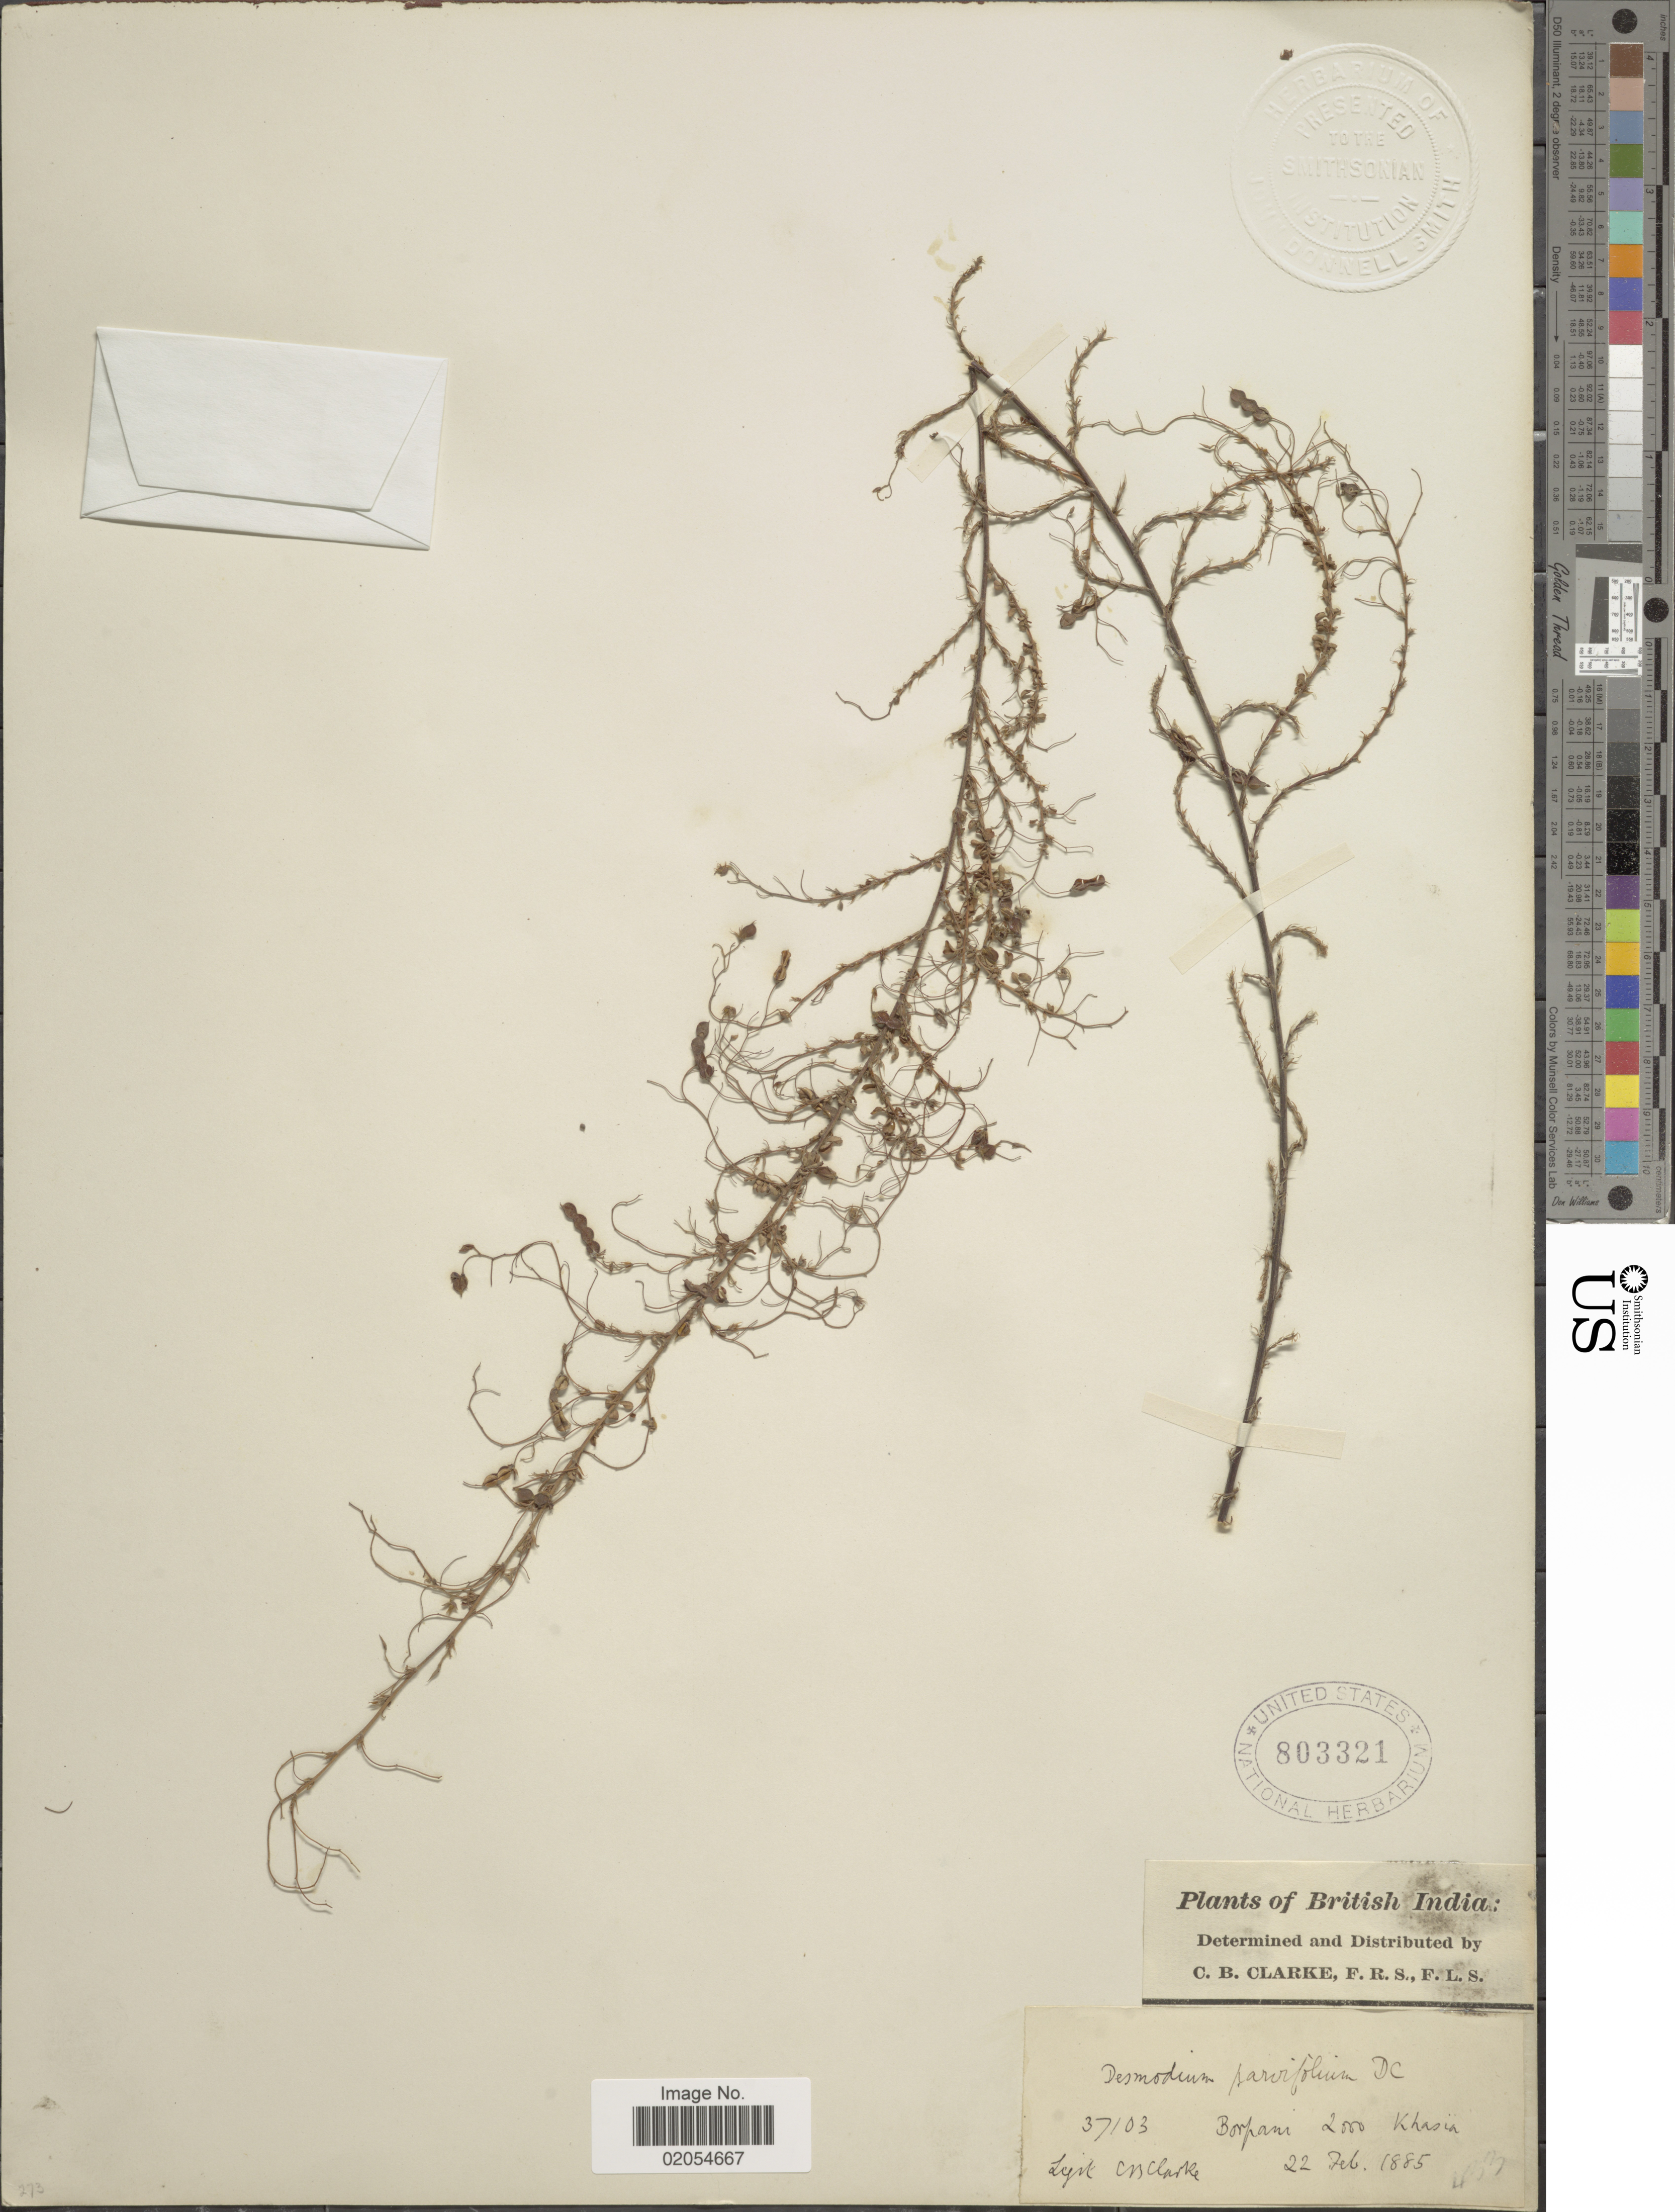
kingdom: Plantae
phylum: Tracheophyta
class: Magnoliopsida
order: Fabales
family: Fabaceae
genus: Leptodesmia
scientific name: Leptodesmia microphylla var. microphylla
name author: (Thunb.) H. Ohashi & K. Ohashi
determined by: Strong, Mark T., (BOT), Smithsonian Institution - National Museum of Natural History (UNITED STATES)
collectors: C. B. Clarke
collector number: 37103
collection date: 1885-02-22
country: India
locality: British India. Borpani Khasia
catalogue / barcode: US 803321